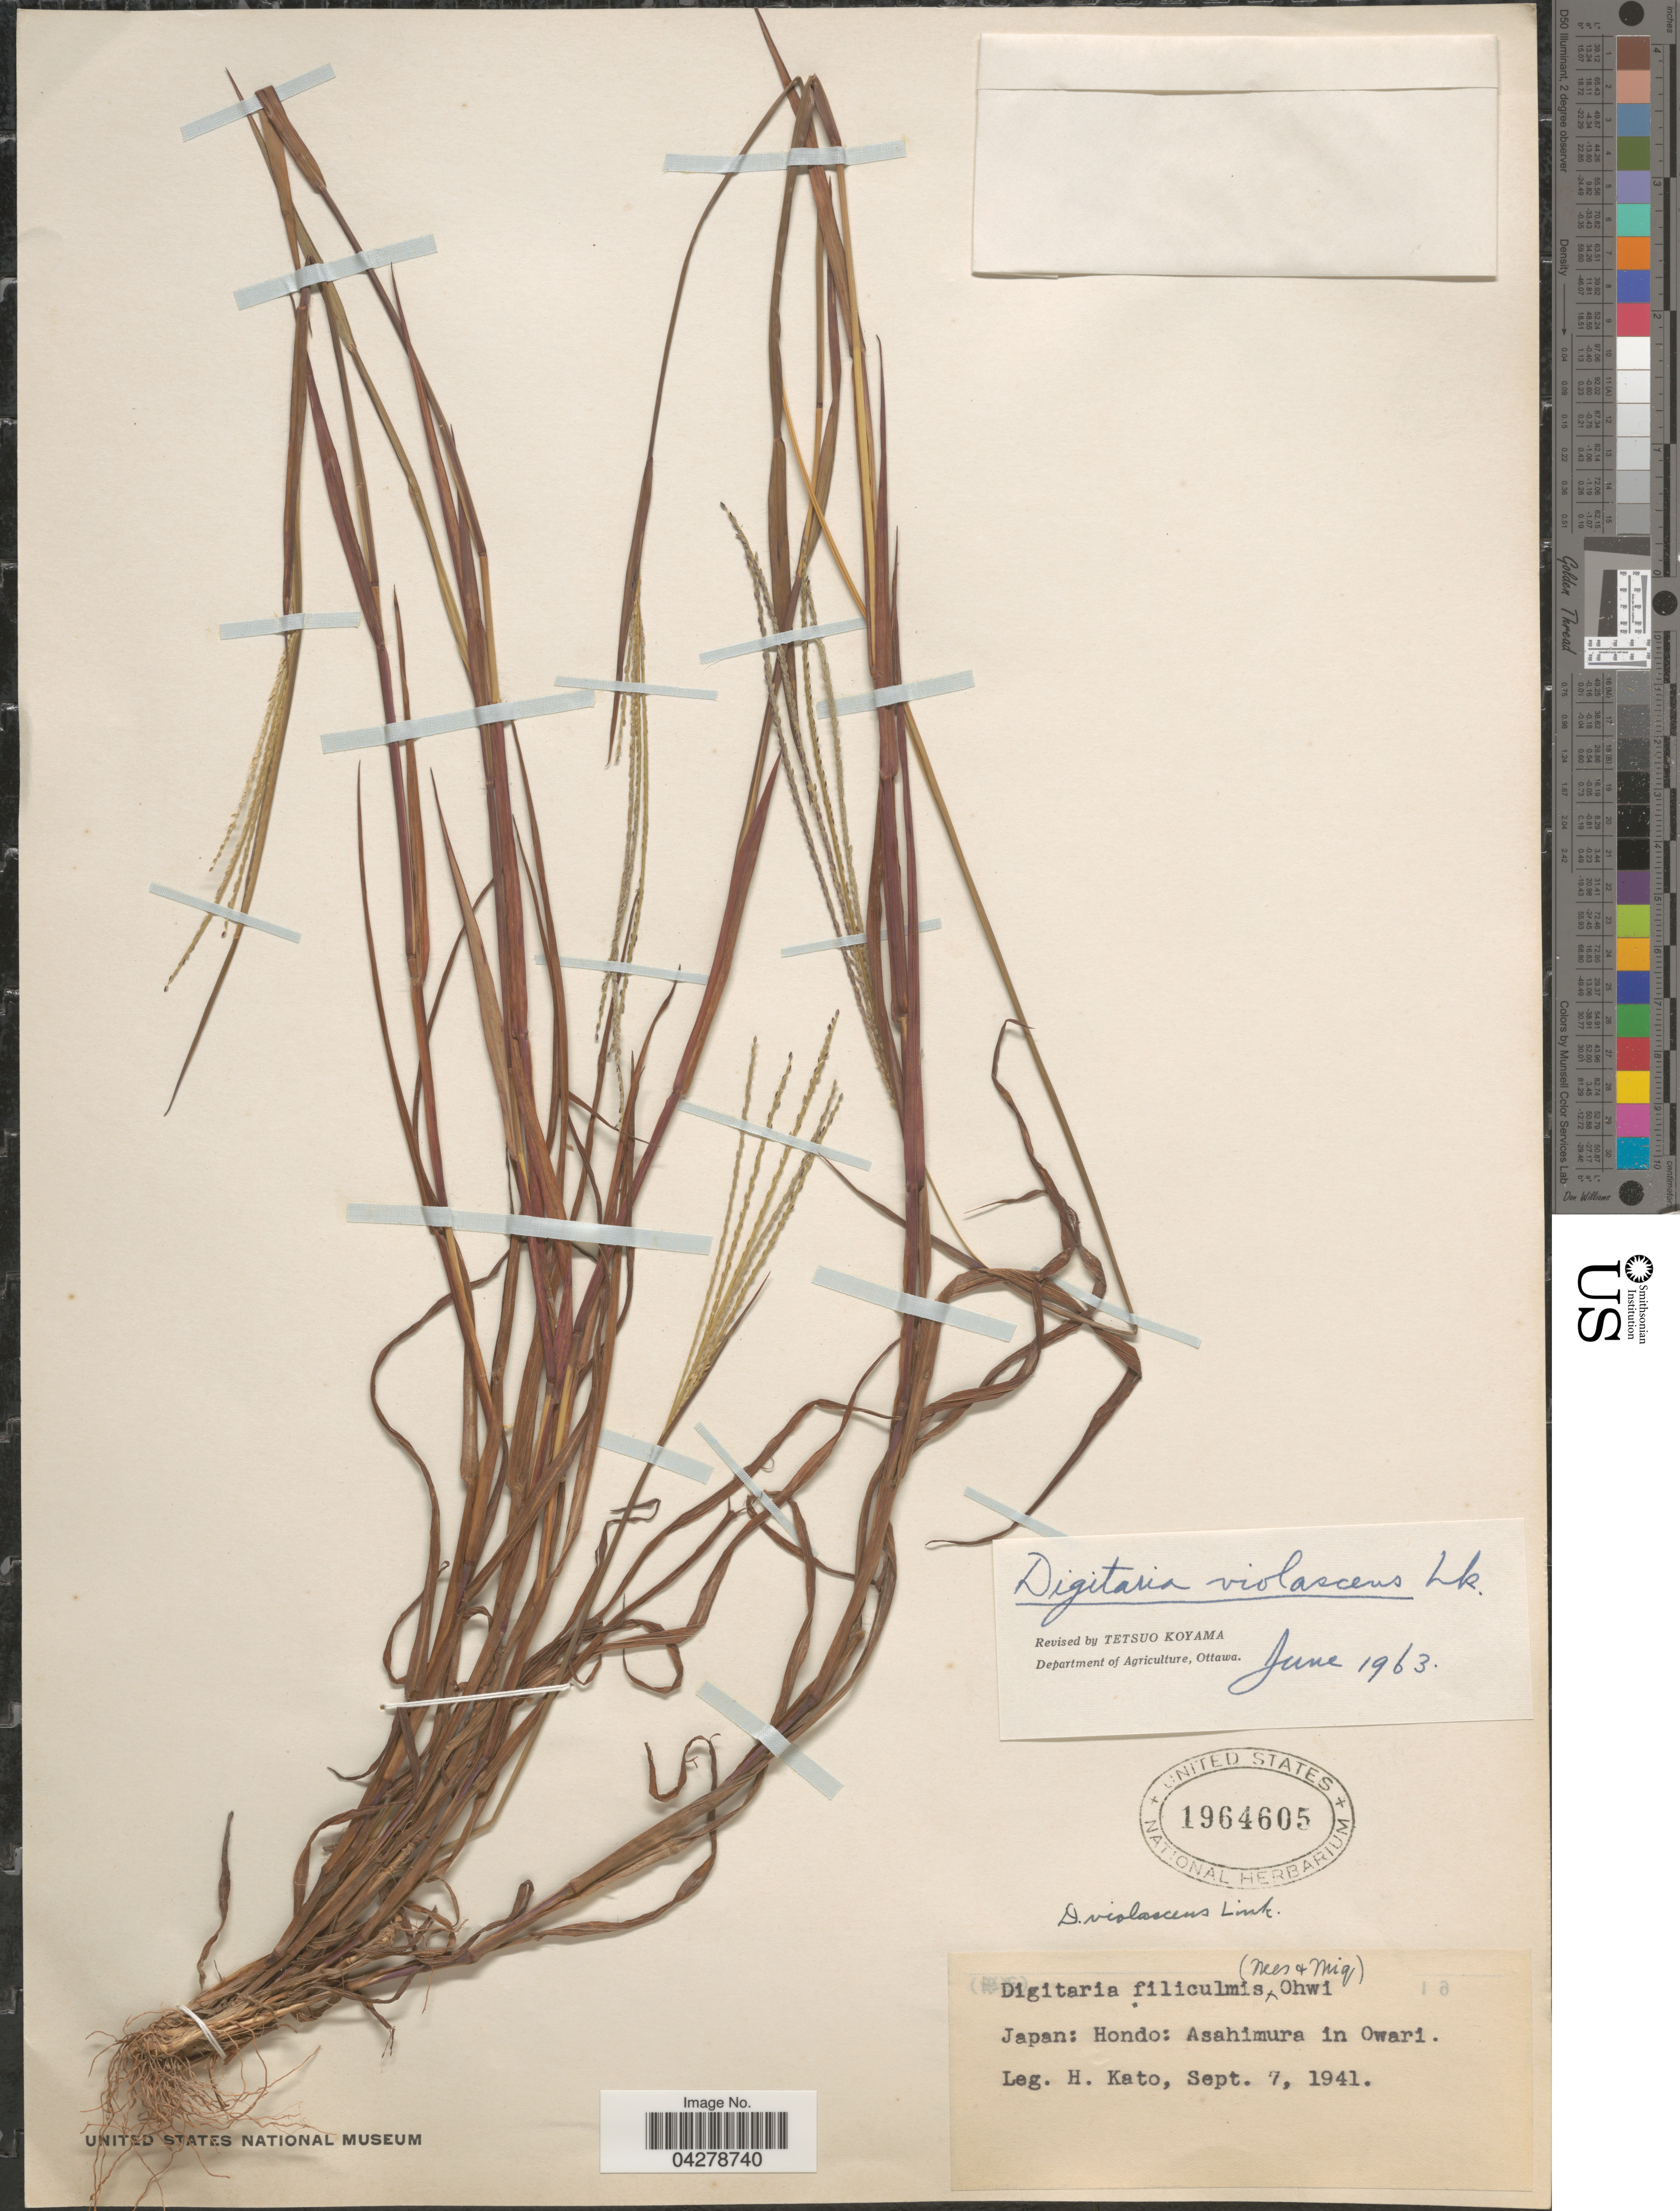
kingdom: Plantae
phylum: Tracheophyta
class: Liliopsida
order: Poales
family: Poaceae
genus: Digitaria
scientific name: Digitaria violascens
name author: Link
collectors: H. Kato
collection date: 1941-09-07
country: Japan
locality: Hondo: Asahimura in Owari.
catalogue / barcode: US 1964605